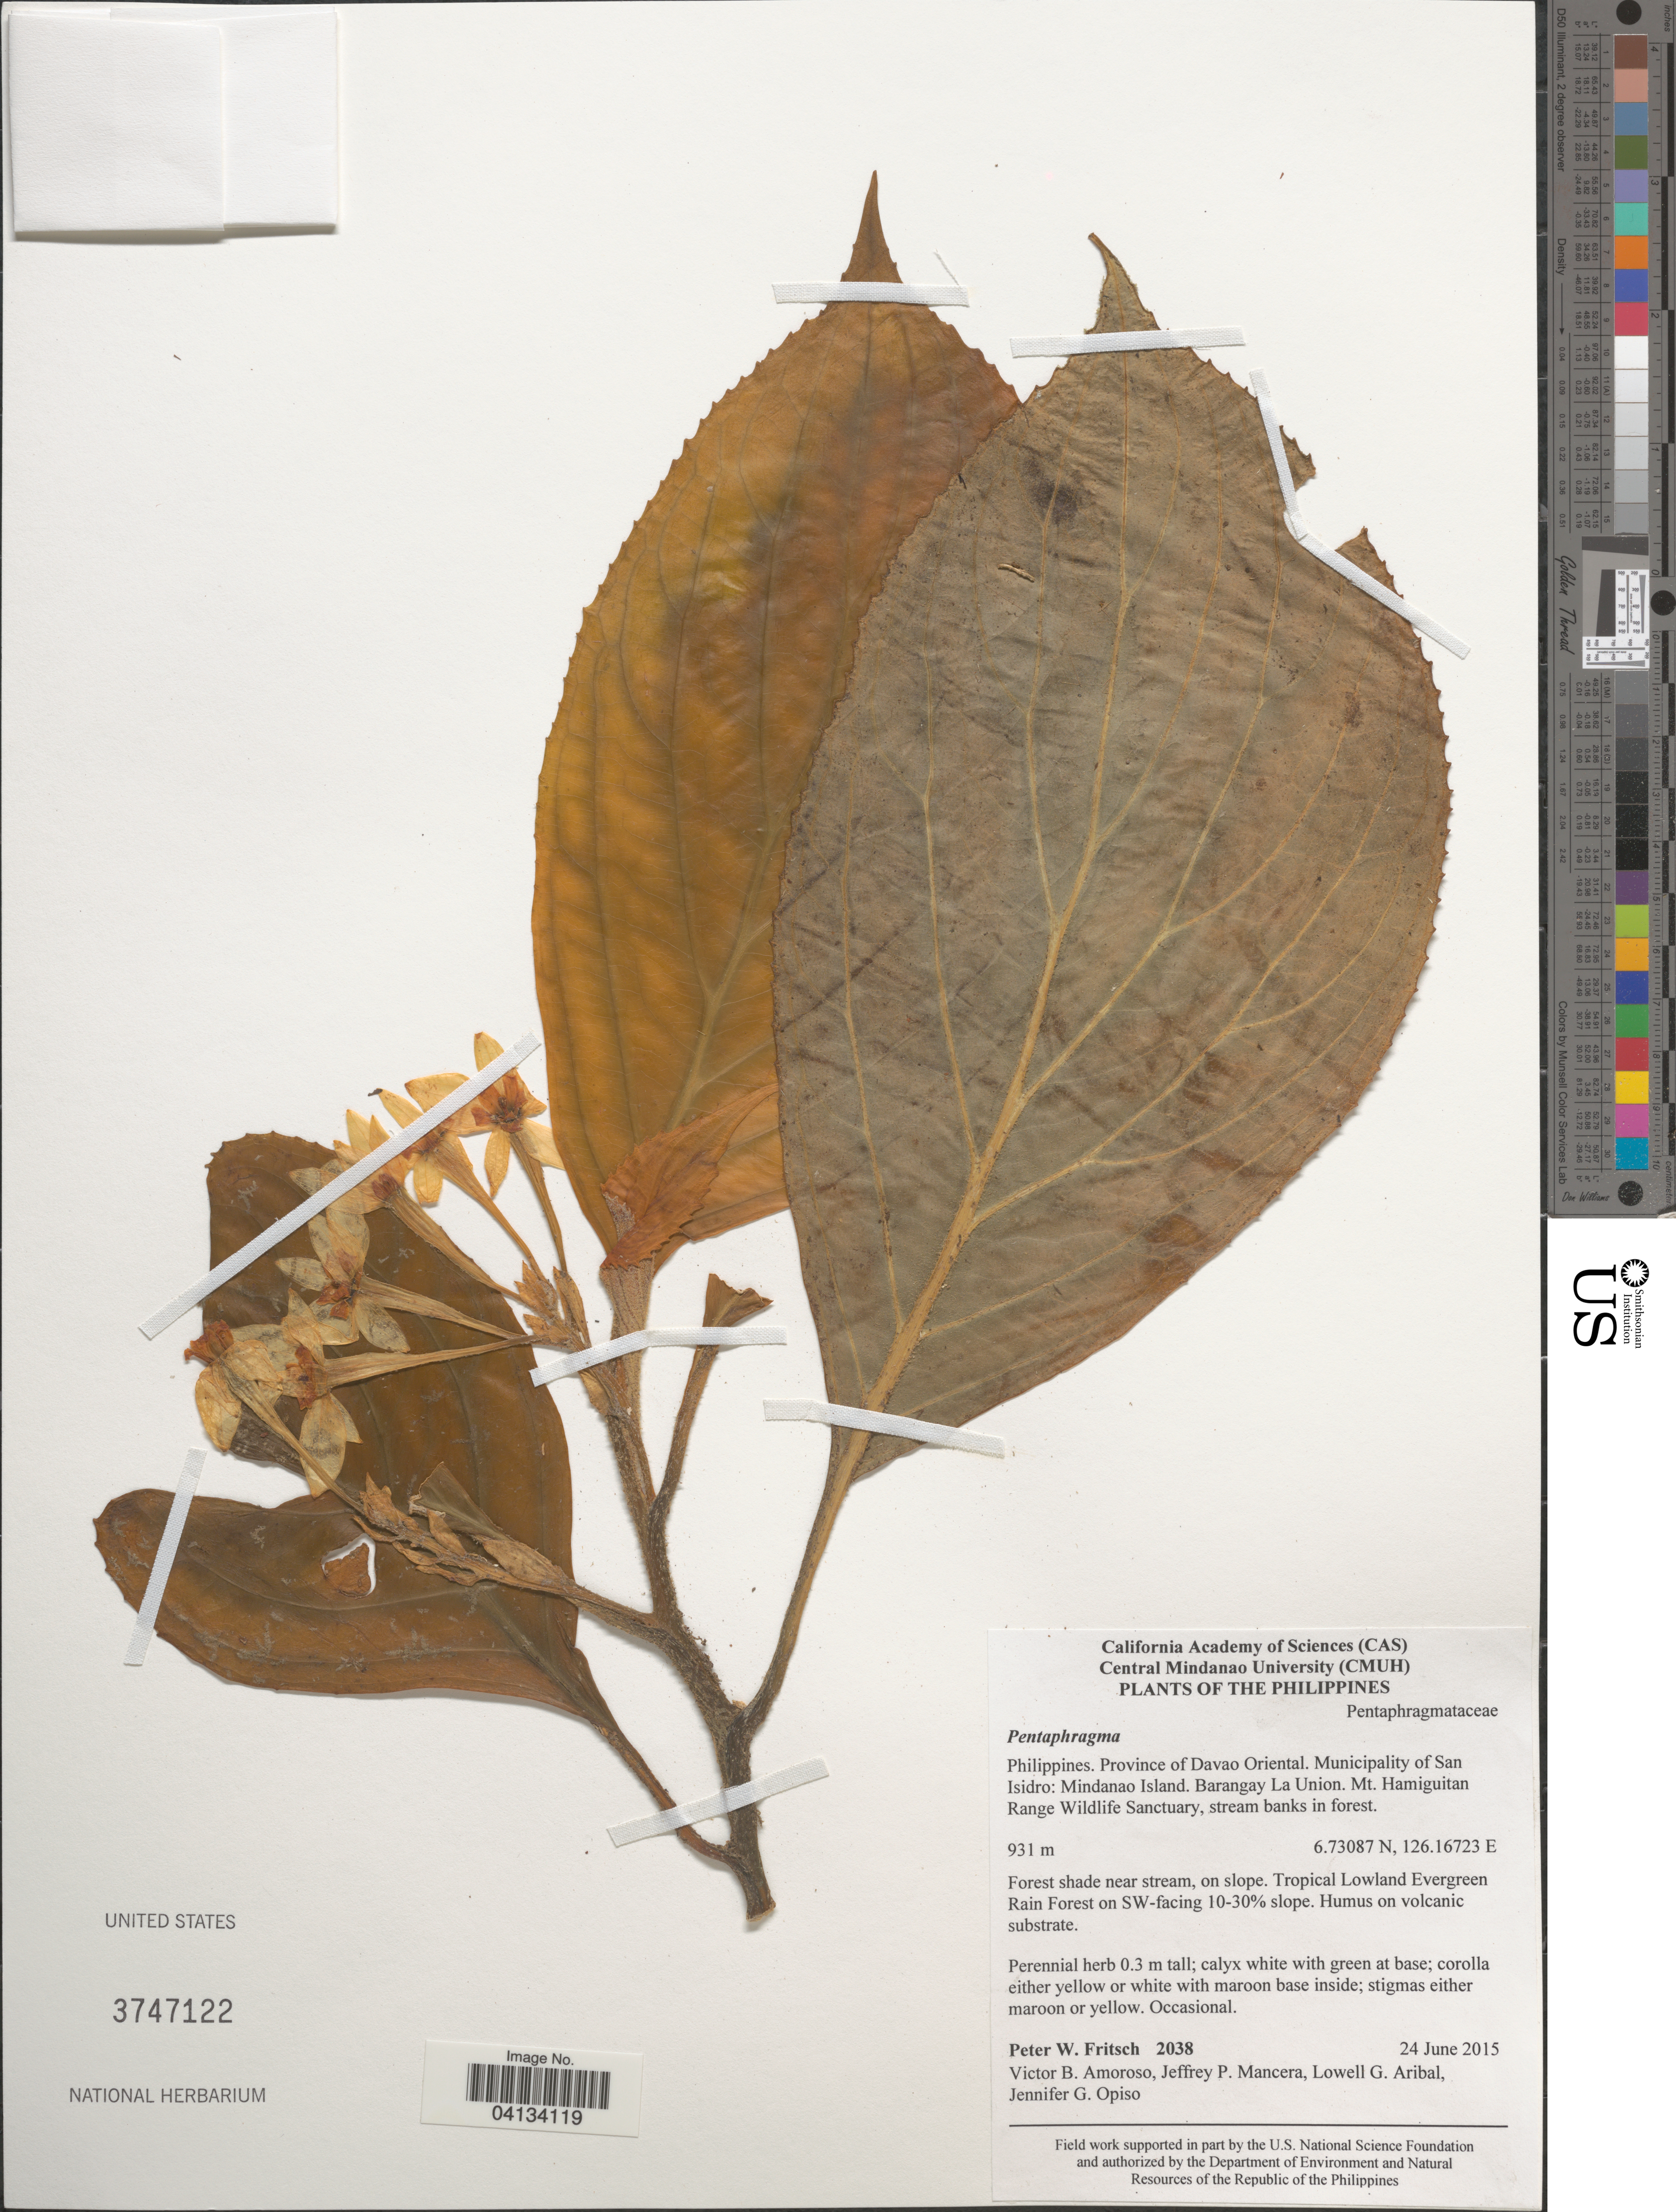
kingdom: Plantae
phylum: Tracheophyta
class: Magnoliopsida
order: Asterales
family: Pentaphragmataceae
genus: Pentaphragma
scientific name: Pentaphragma sp.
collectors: P. W. Fritsch, V. Amoroso, J. Mancera, L. Aribal & J. Opiso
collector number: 2038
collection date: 2015-06-24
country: Philippines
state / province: Davao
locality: Province of Davao Oriental. Municipality of San Isidro: Mindanao Island. Barangay La Union. Mt. Hamiguitan Range Wildlife Sanctuary. Tropical Lowland Evergreen Rain Forest on SW-facing 10-30% slope.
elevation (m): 931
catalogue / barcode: US 3747122